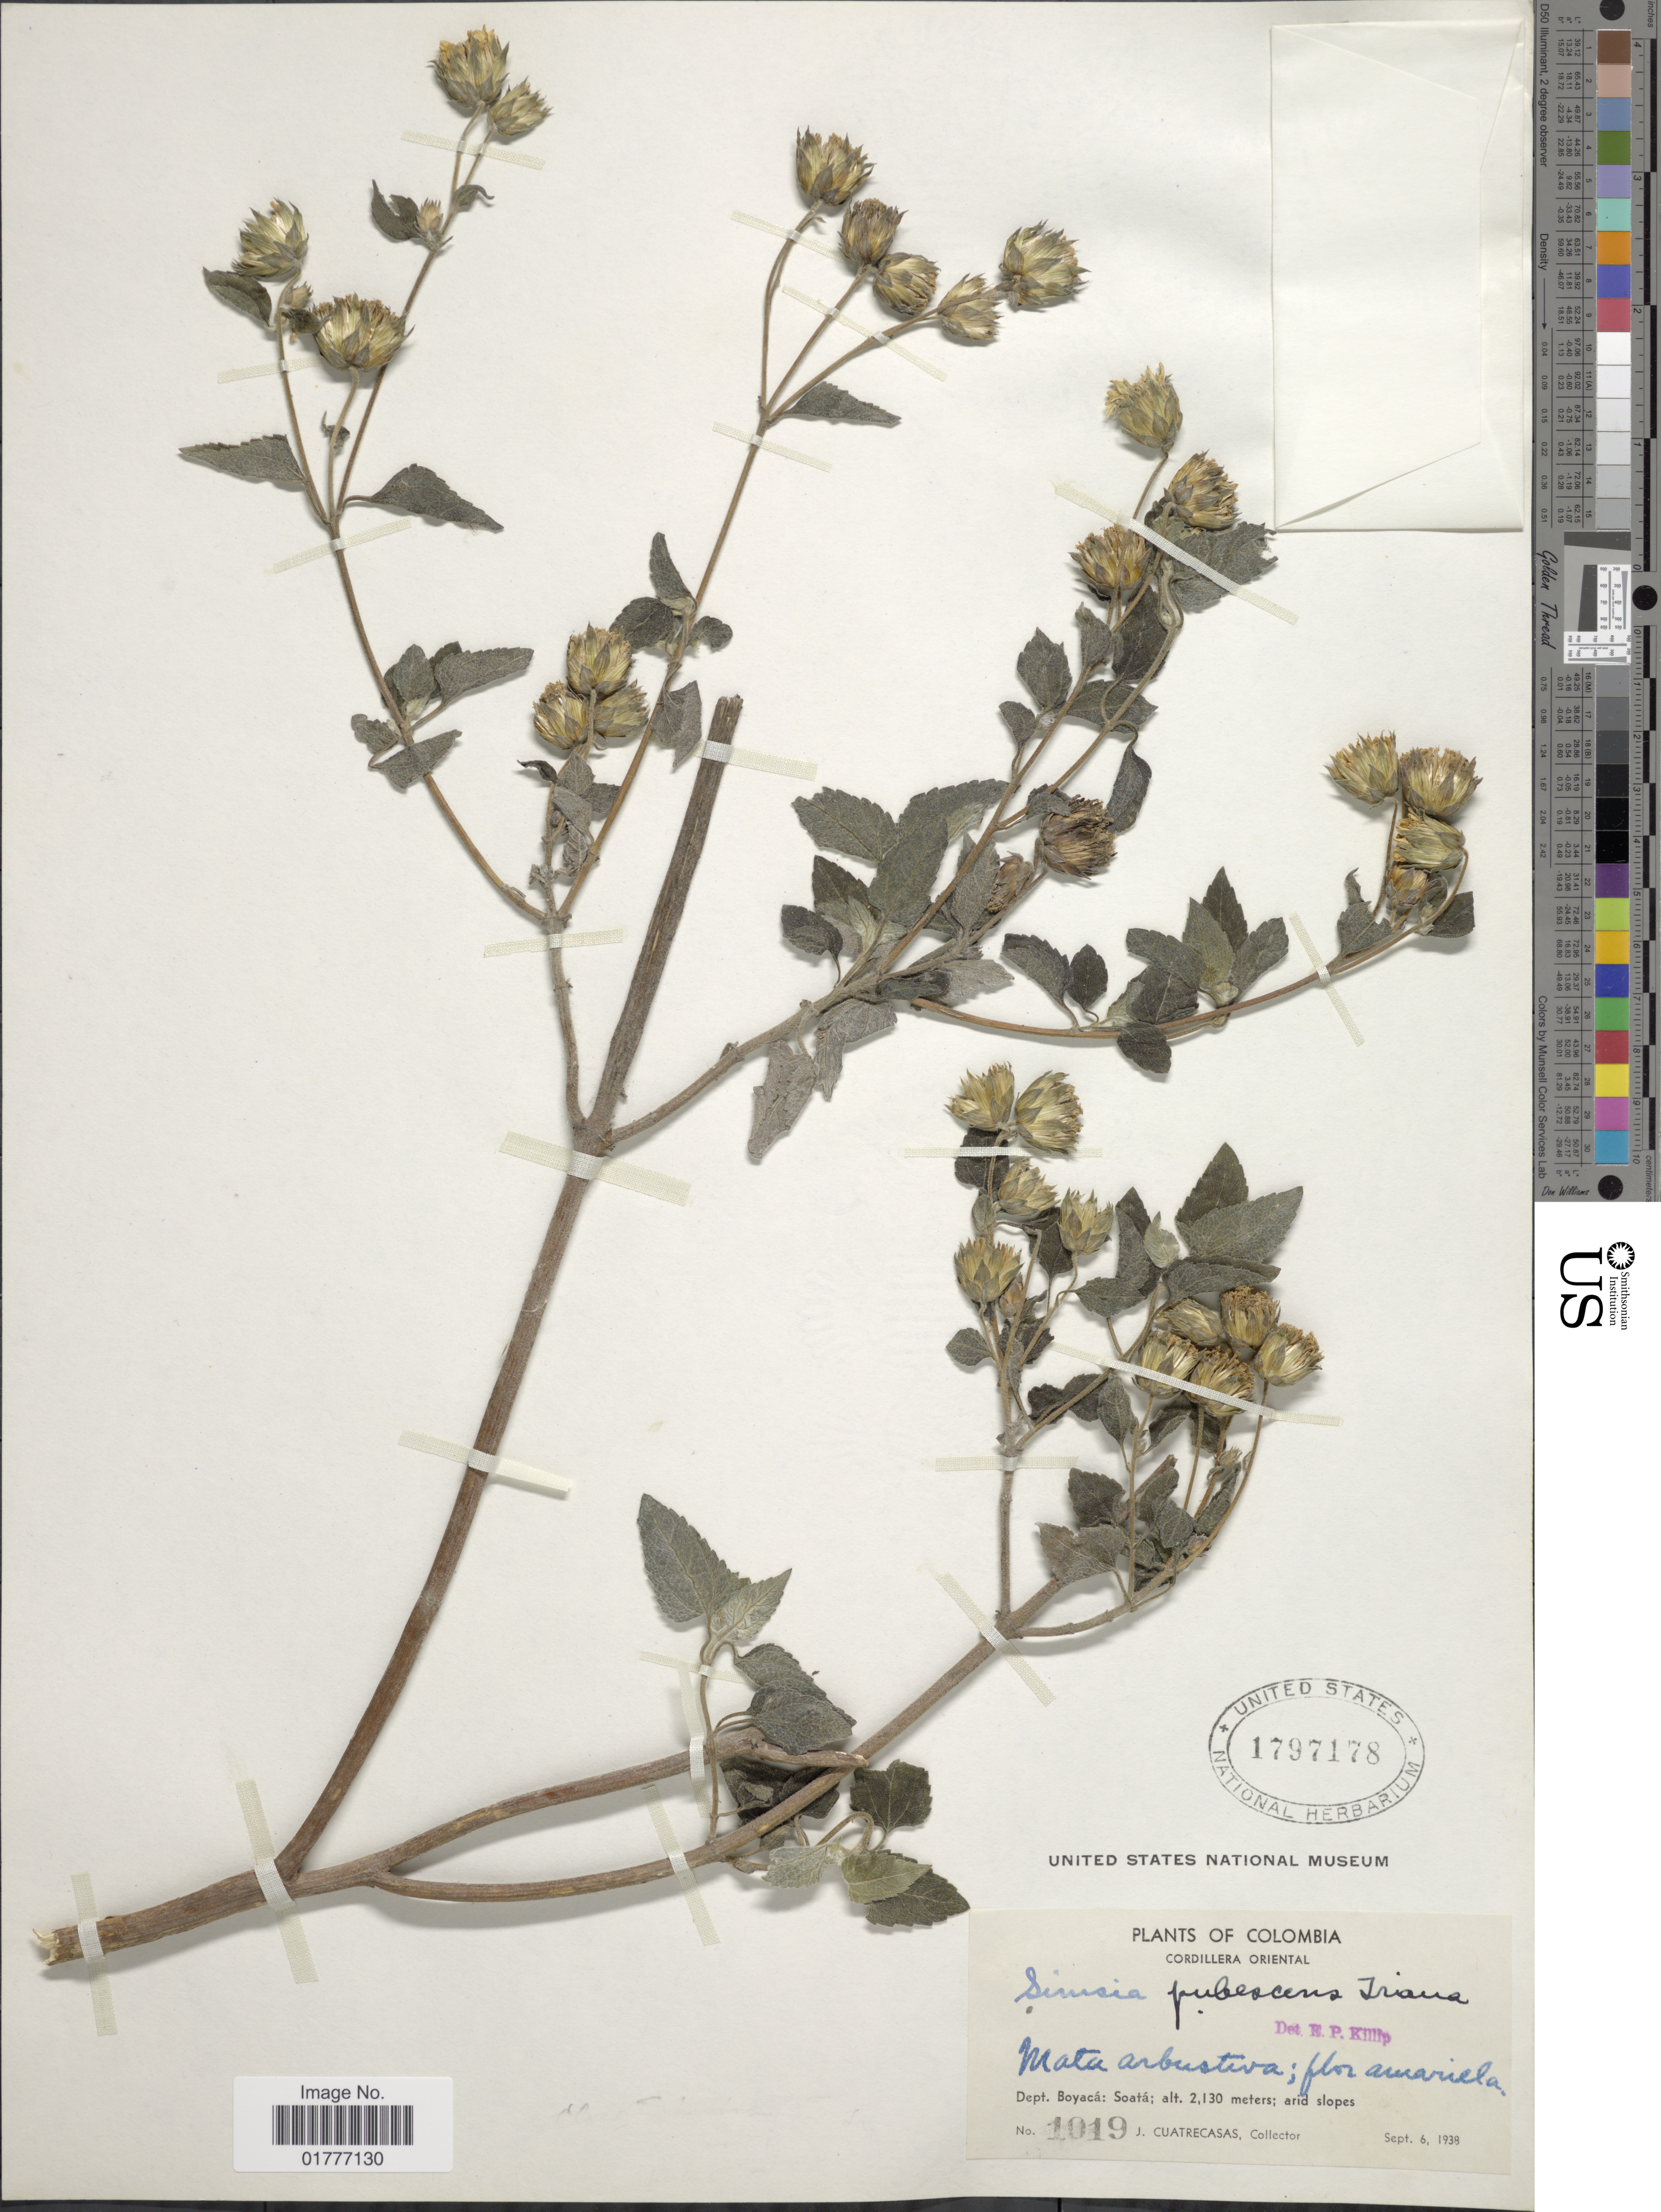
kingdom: Plantae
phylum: Tracheophyta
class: Magnoliopsida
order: Asterales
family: Asteraceae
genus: Simsia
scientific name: Simsia fruticulosa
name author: (Spreng.) S.F. Blake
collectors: J. Cuatrecasas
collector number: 1019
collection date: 1938-09-06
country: Colombia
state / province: Boyacá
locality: Cordillera Oriental. Soatá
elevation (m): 2130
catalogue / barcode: US 1797178